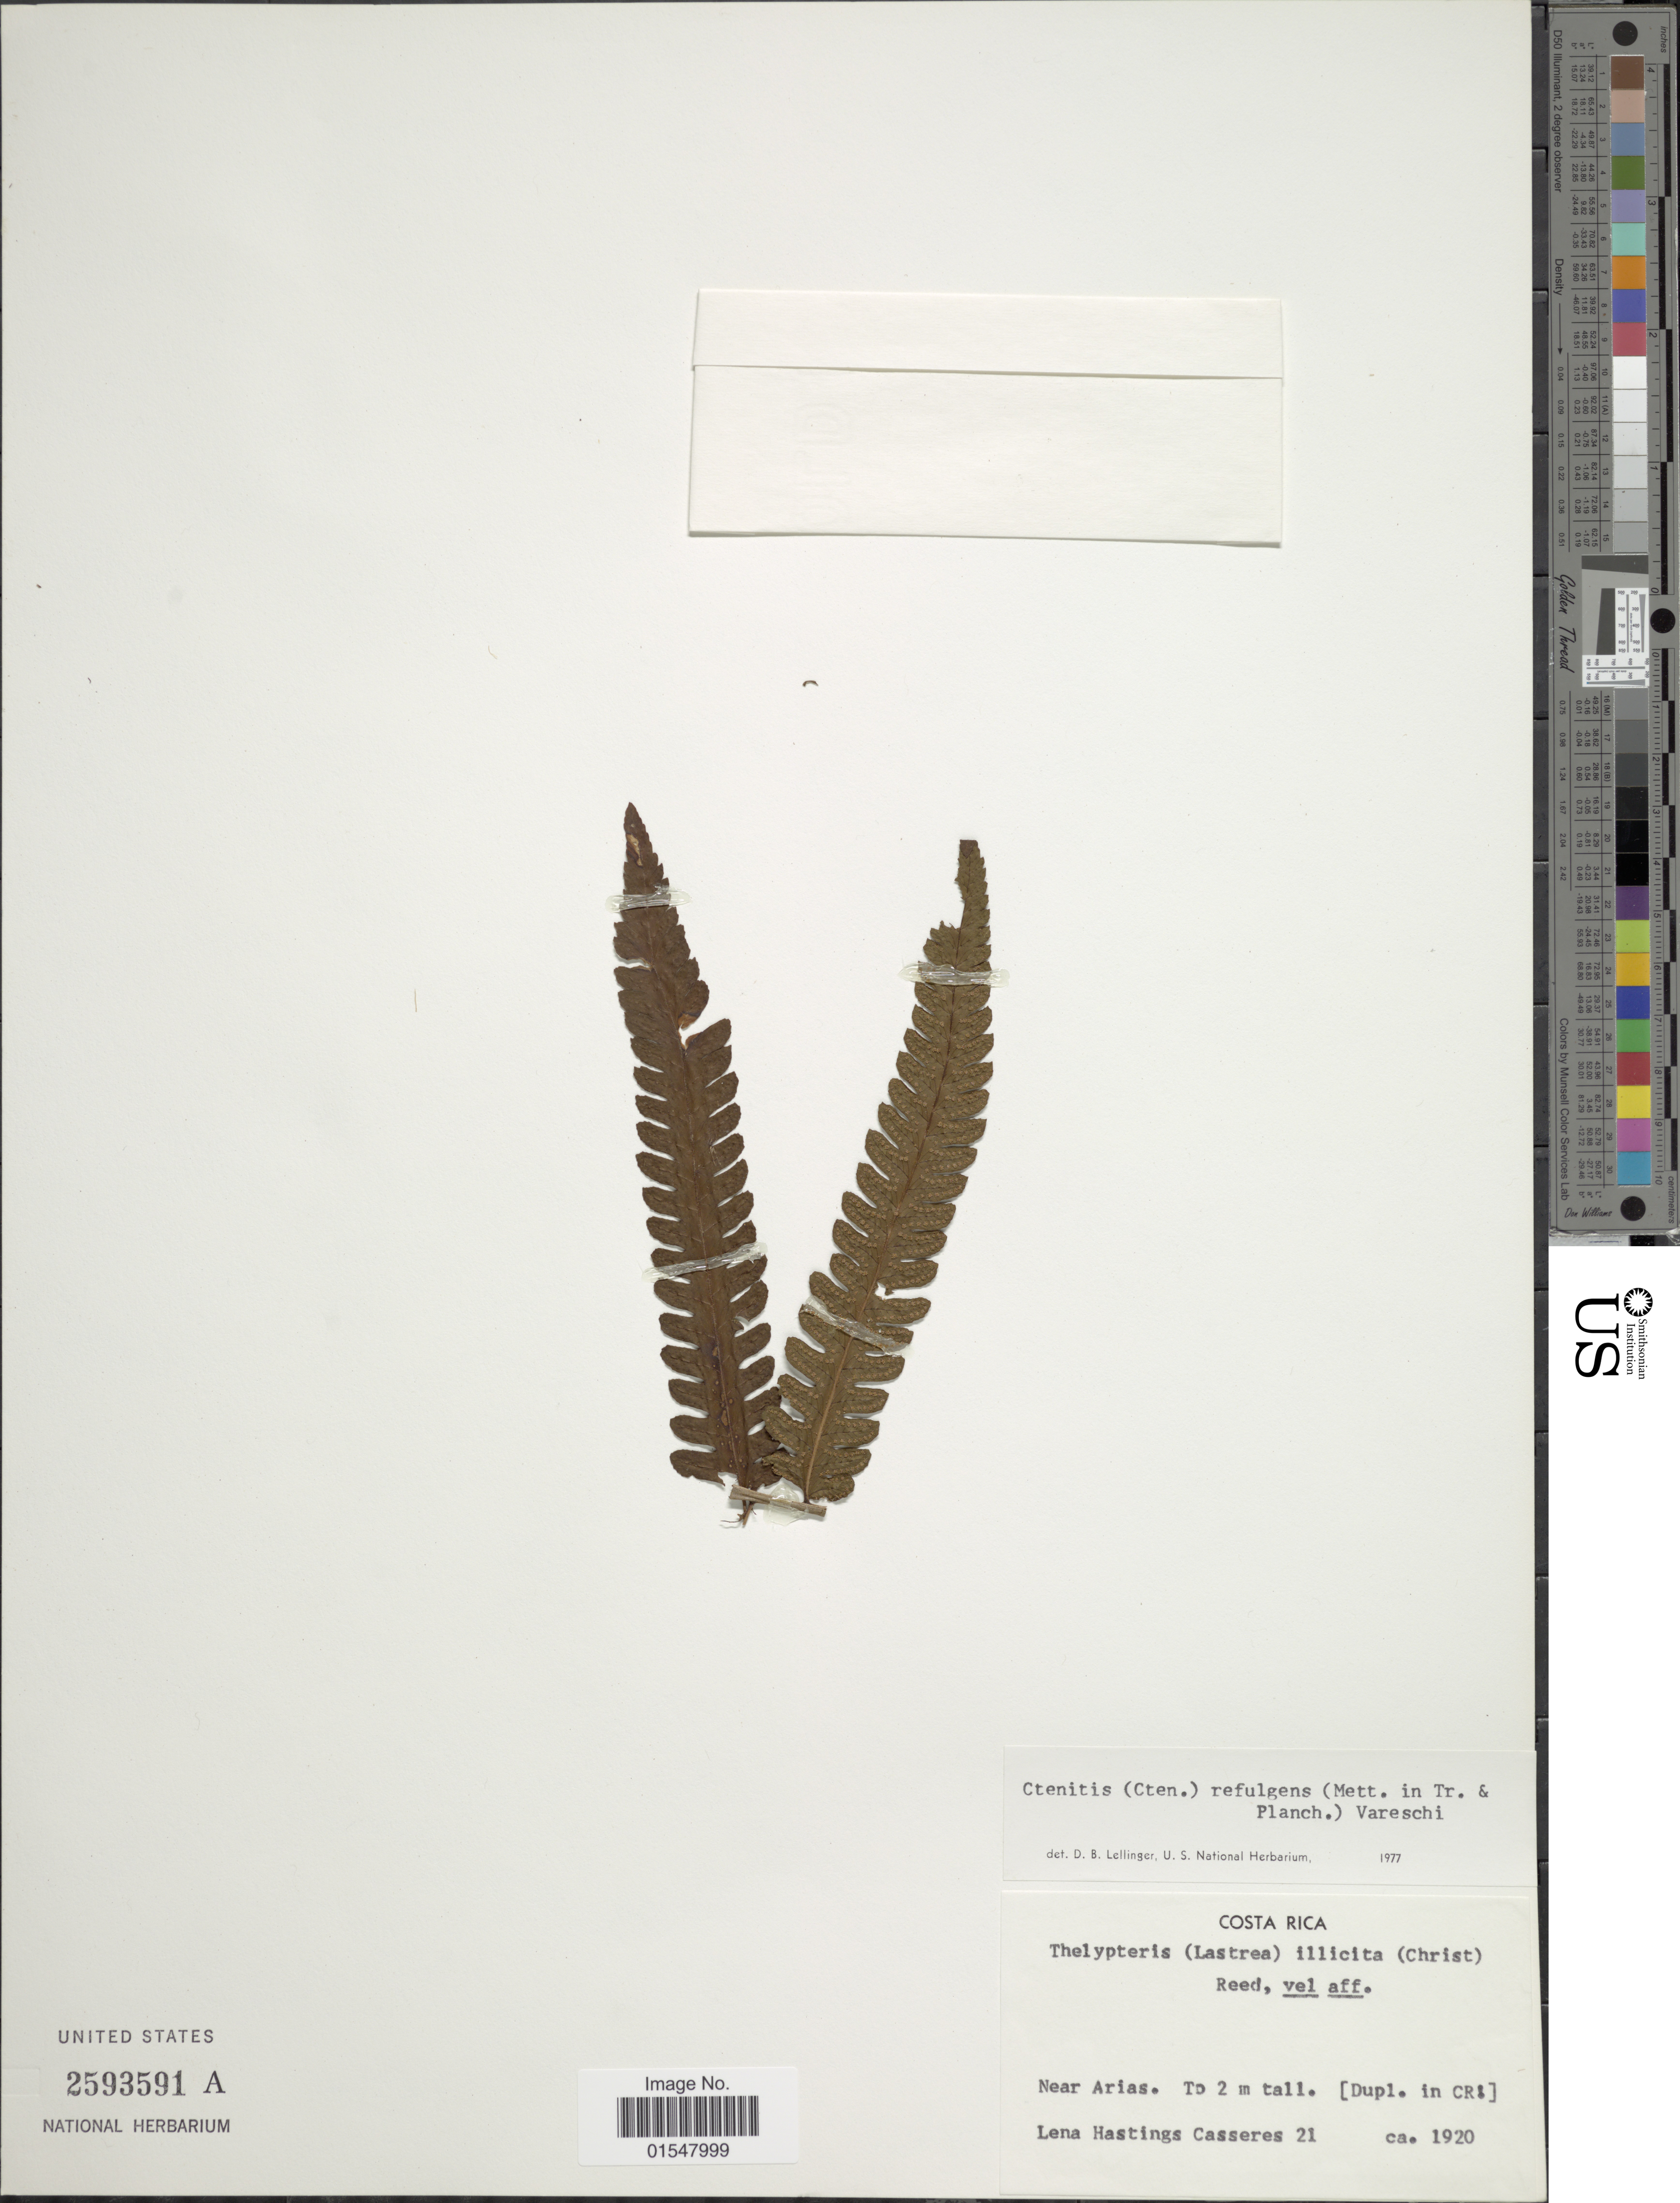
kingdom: Plantae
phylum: Tracheophyta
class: Polypodiopsida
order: Polypodiales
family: Dryopteridaceae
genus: Ctenitis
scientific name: Ctenitis refulgens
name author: (Mett.) Vareschi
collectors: H. Casseres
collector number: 21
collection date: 1920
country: Costa Rica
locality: Near Arias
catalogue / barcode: US 2593591A